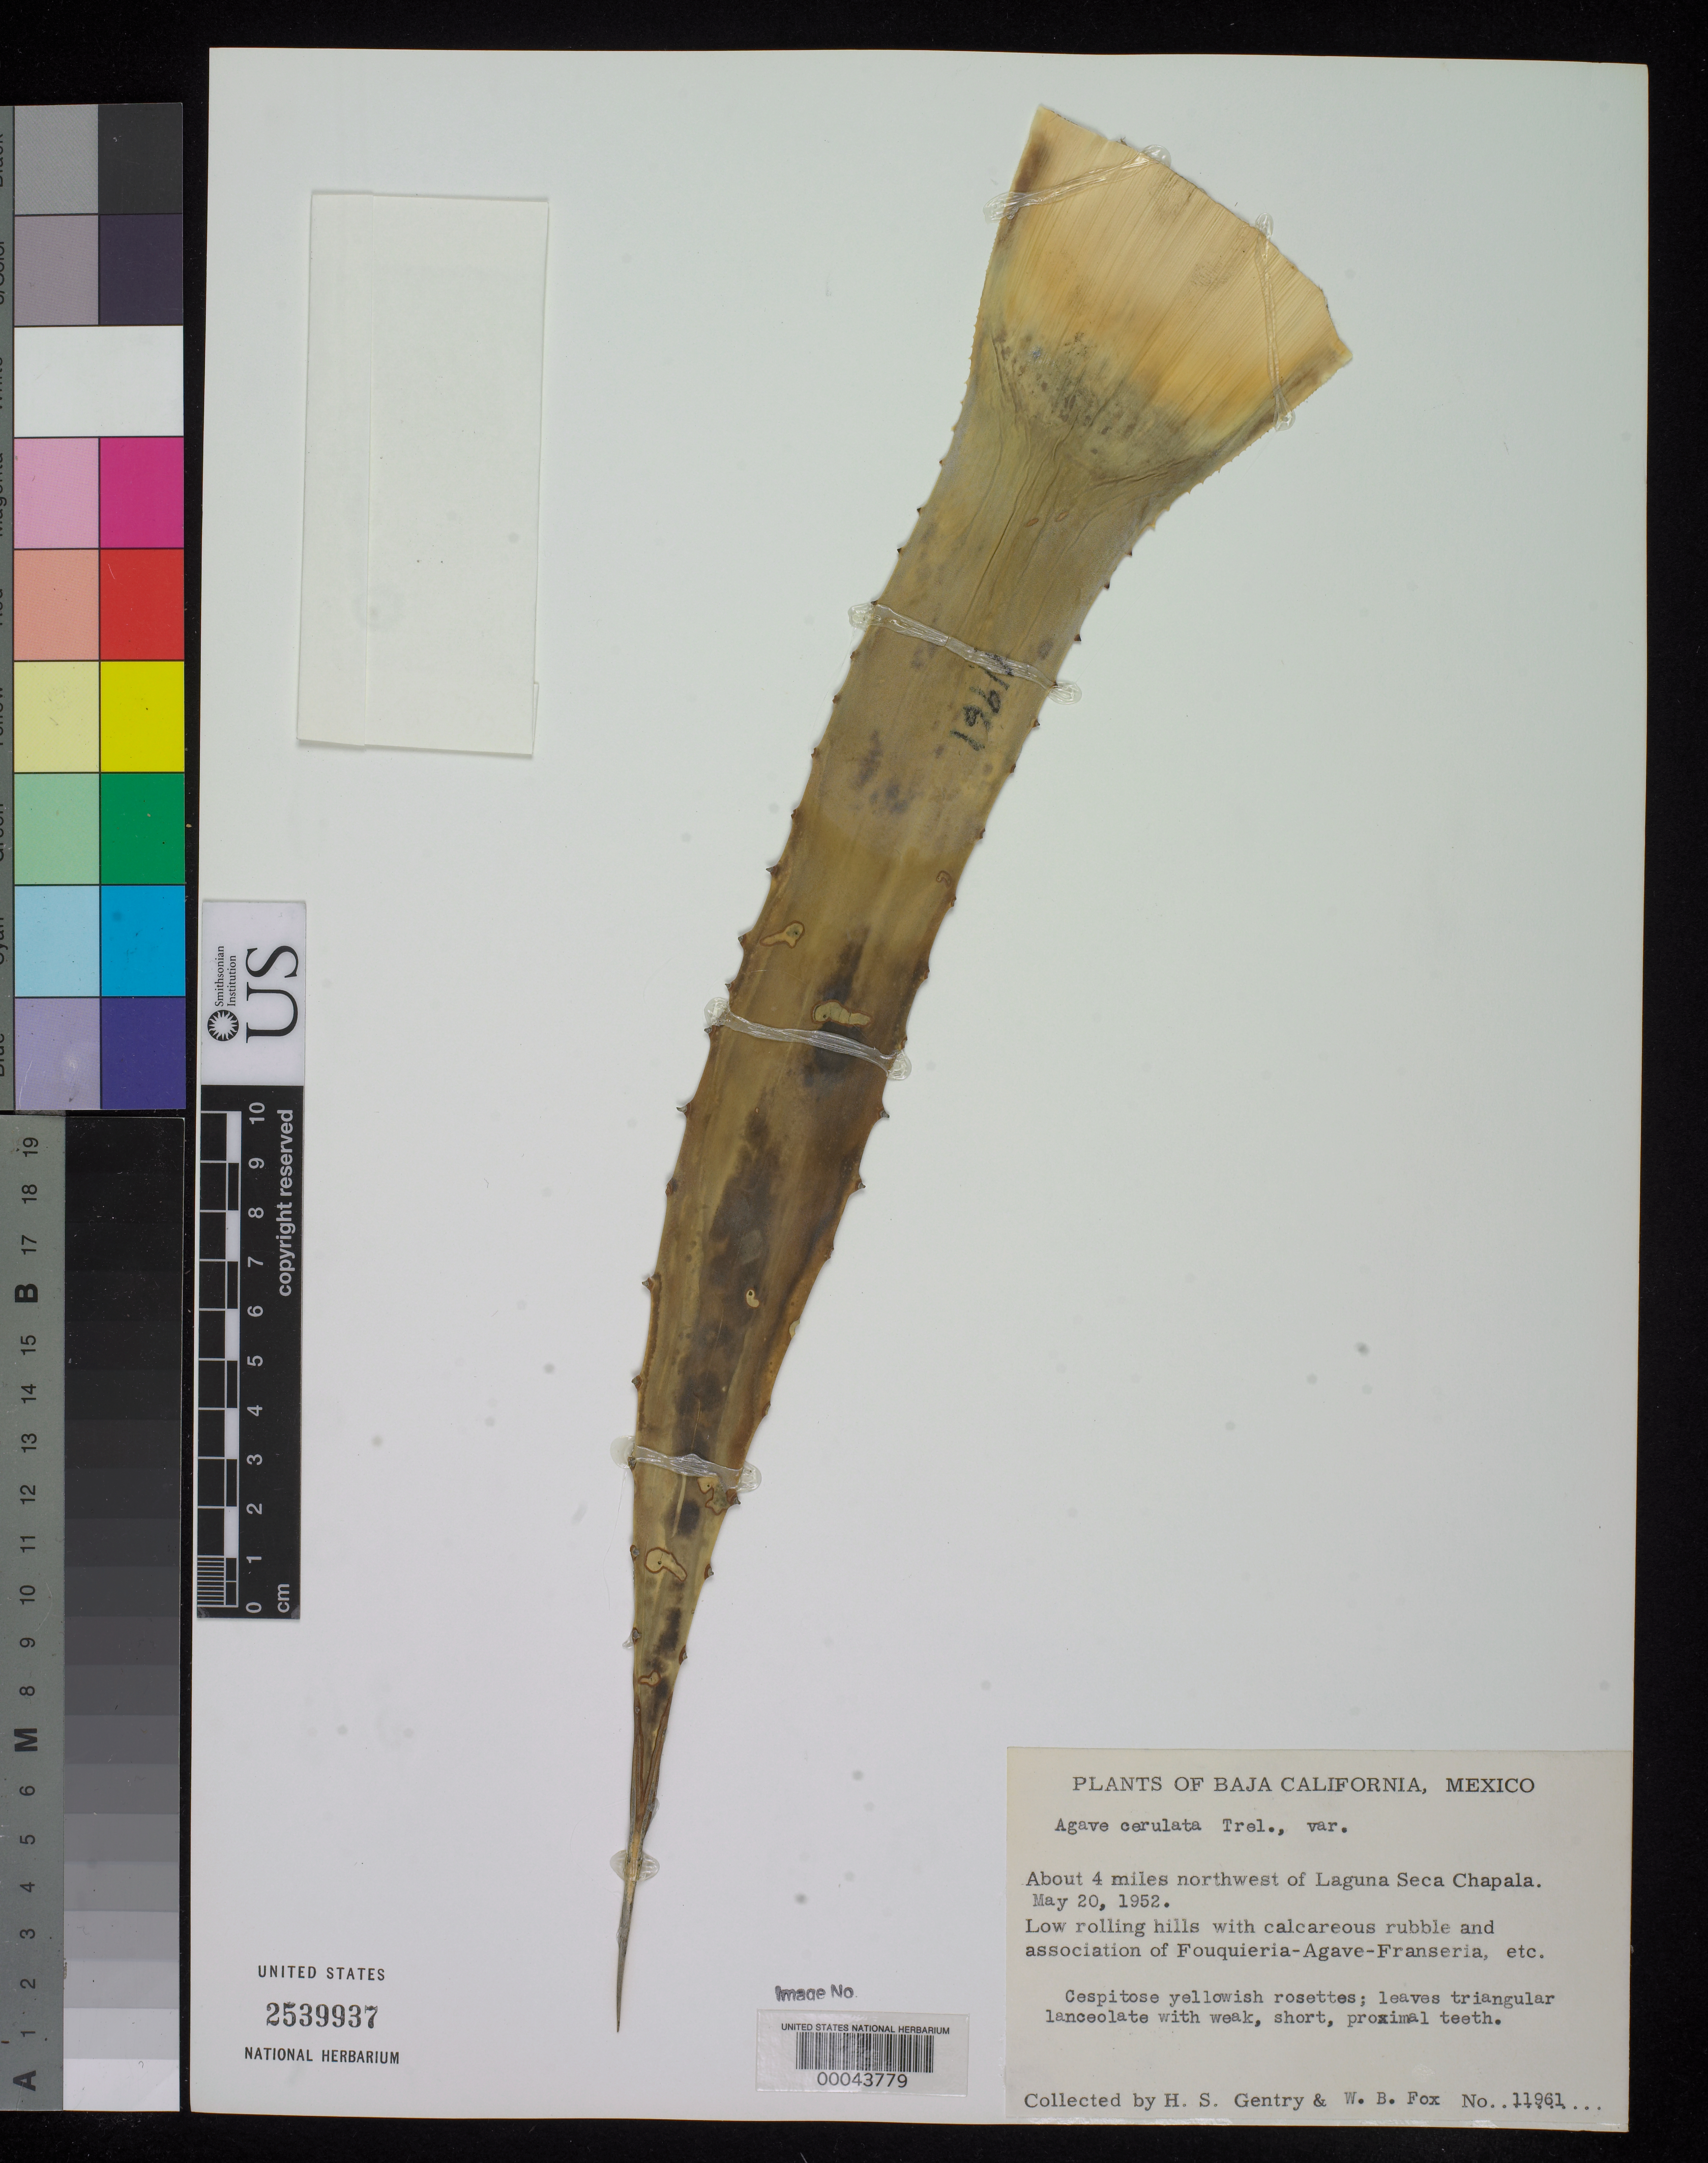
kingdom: Plantae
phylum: Tracheophyta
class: Liliopsida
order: Asparagales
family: Asparagaceae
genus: Agave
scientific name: Agave cerulata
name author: Trel.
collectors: H. S. Gentry & W. B. Fox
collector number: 11961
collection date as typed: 20 May 1952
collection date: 1952-05-20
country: Mexico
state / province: Baja California Norte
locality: About 4 mi NW of Laguna Seca Chapala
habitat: Low rolling hills with calcareous rubble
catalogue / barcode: US 2539937